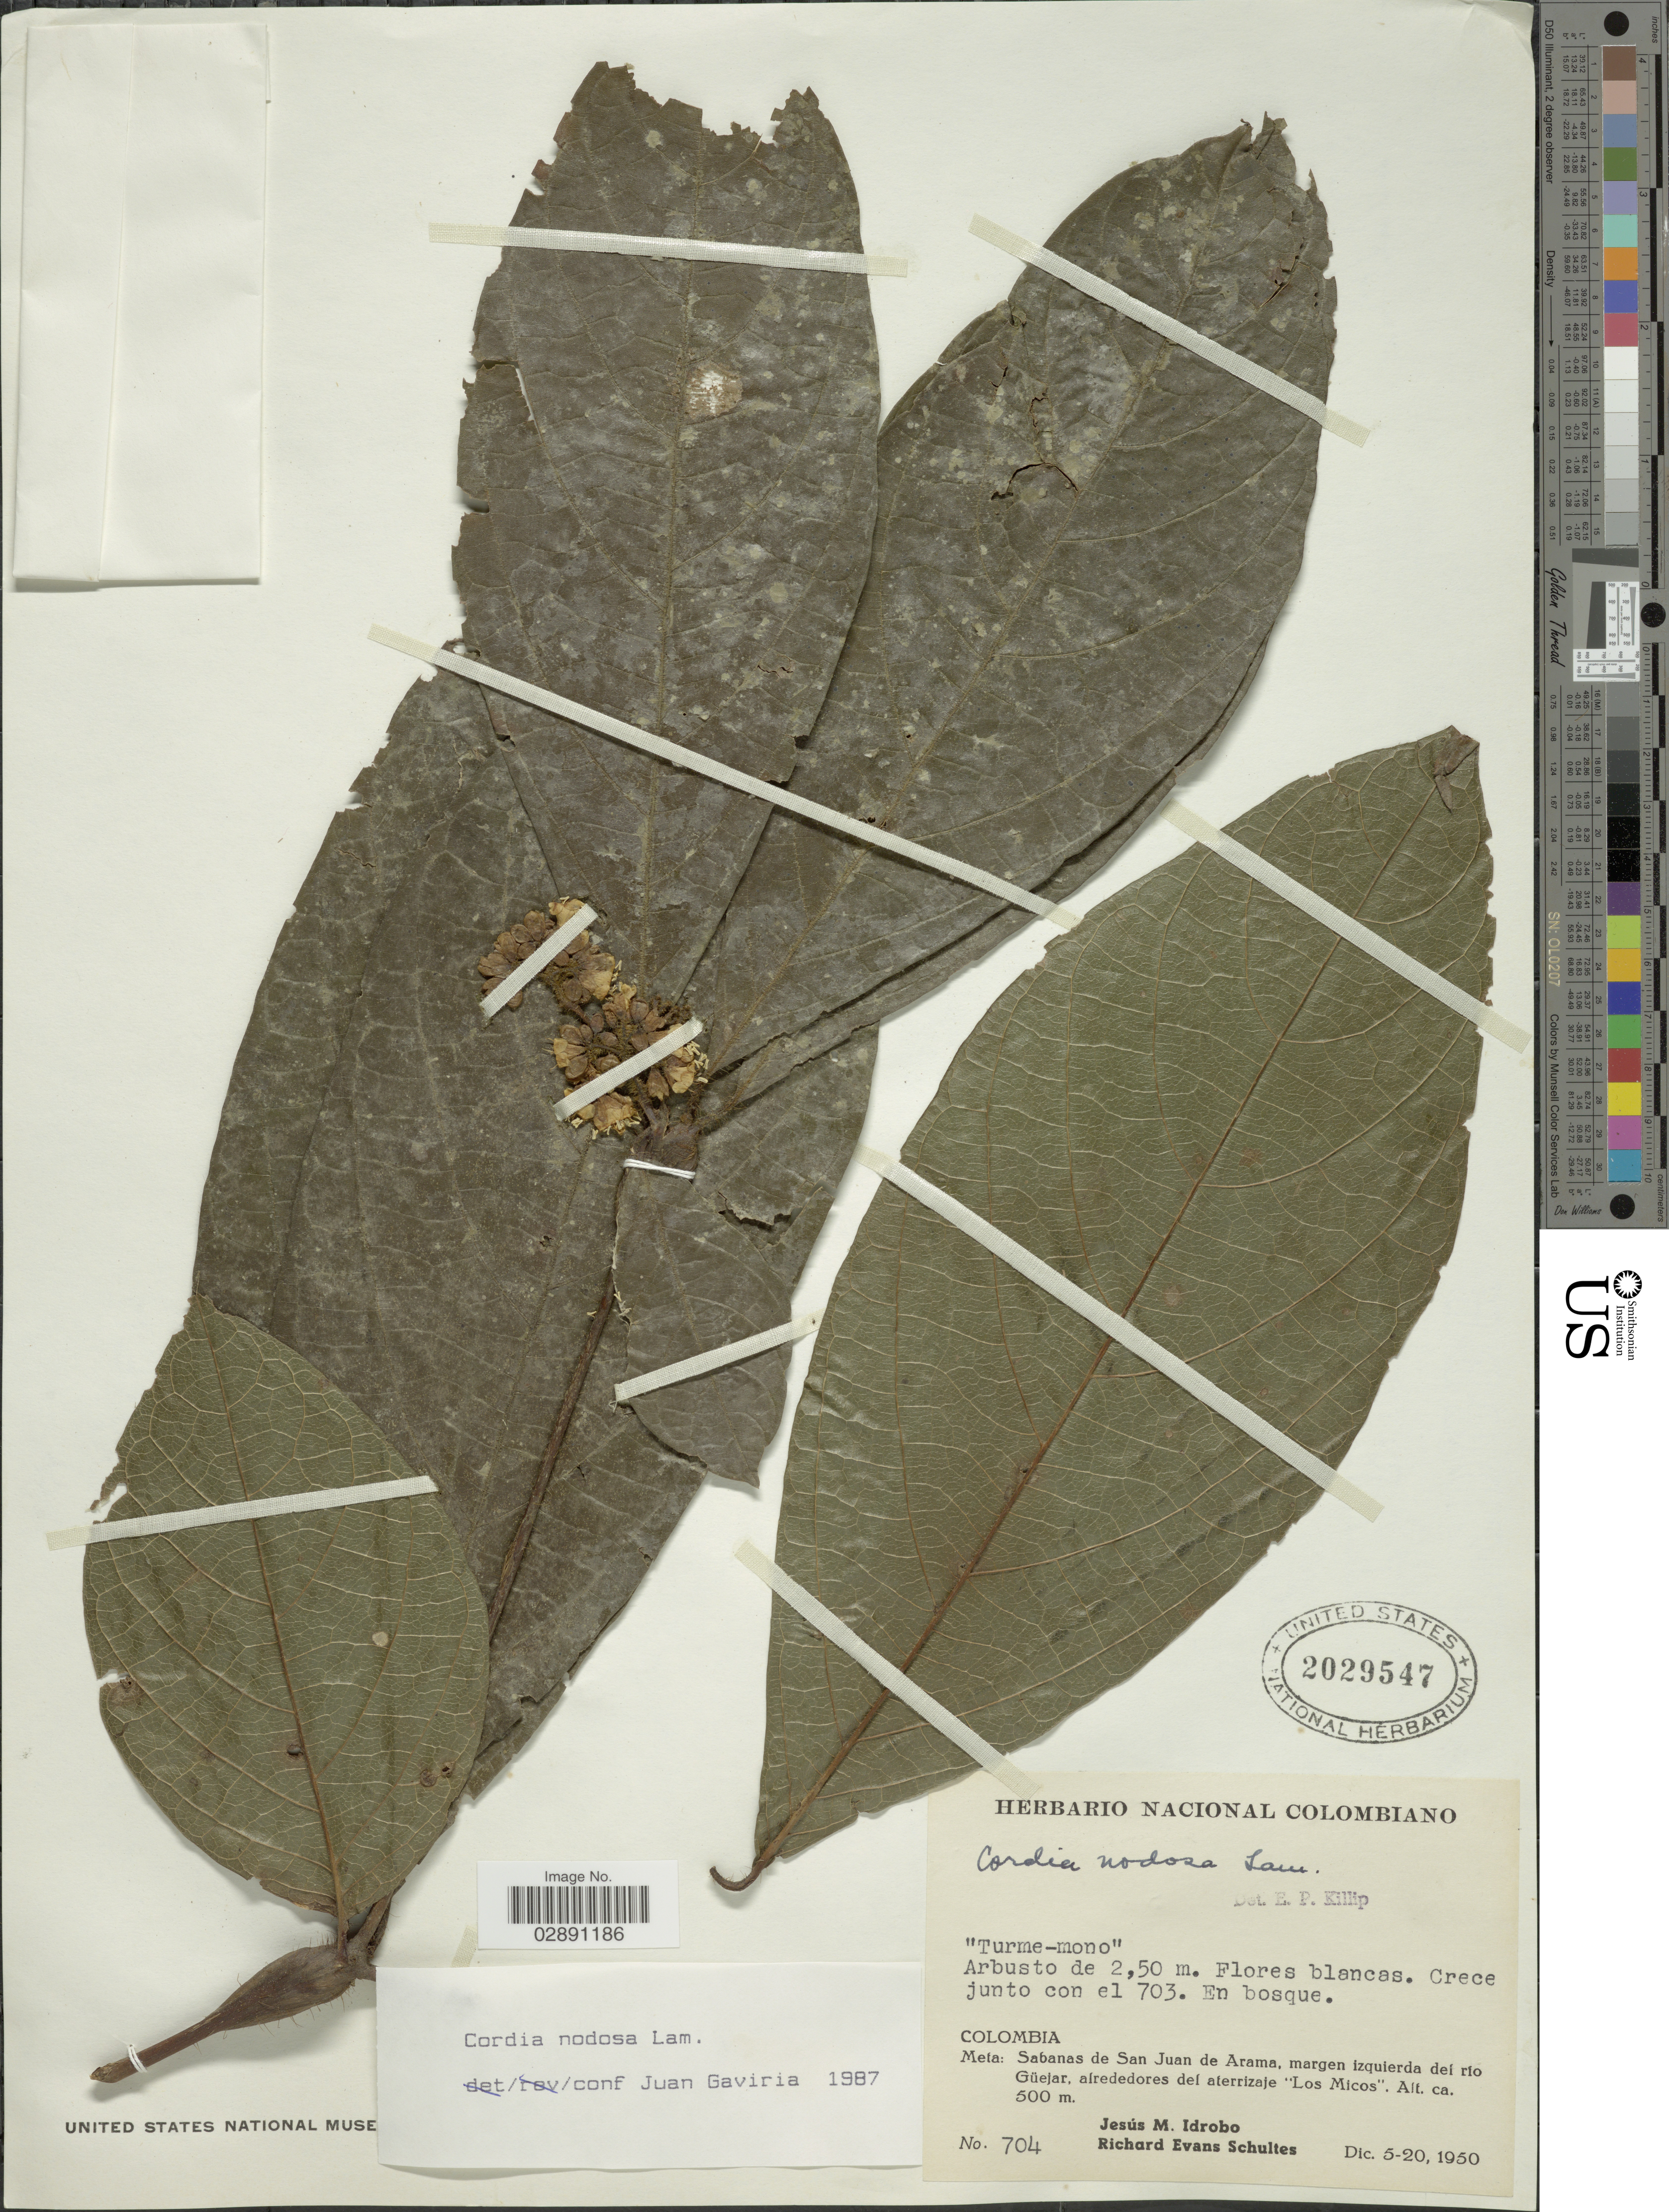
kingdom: Plantae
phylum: Tracheophyta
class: Magnoliopsida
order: Boraginales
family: Cordiaceae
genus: Cordia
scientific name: Cordia nodosa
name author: Lam.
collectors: J. M. Idrobo & R. E. Schultes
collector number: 704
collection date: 1950-12-05/1950-12-20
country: Colombia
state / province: Meta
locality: Sabanas de San Juan de Arama, margen izquierda del río Güejar, alrededores del aterrizaje "Los Micos".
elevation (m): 500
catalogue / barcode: US 2029547